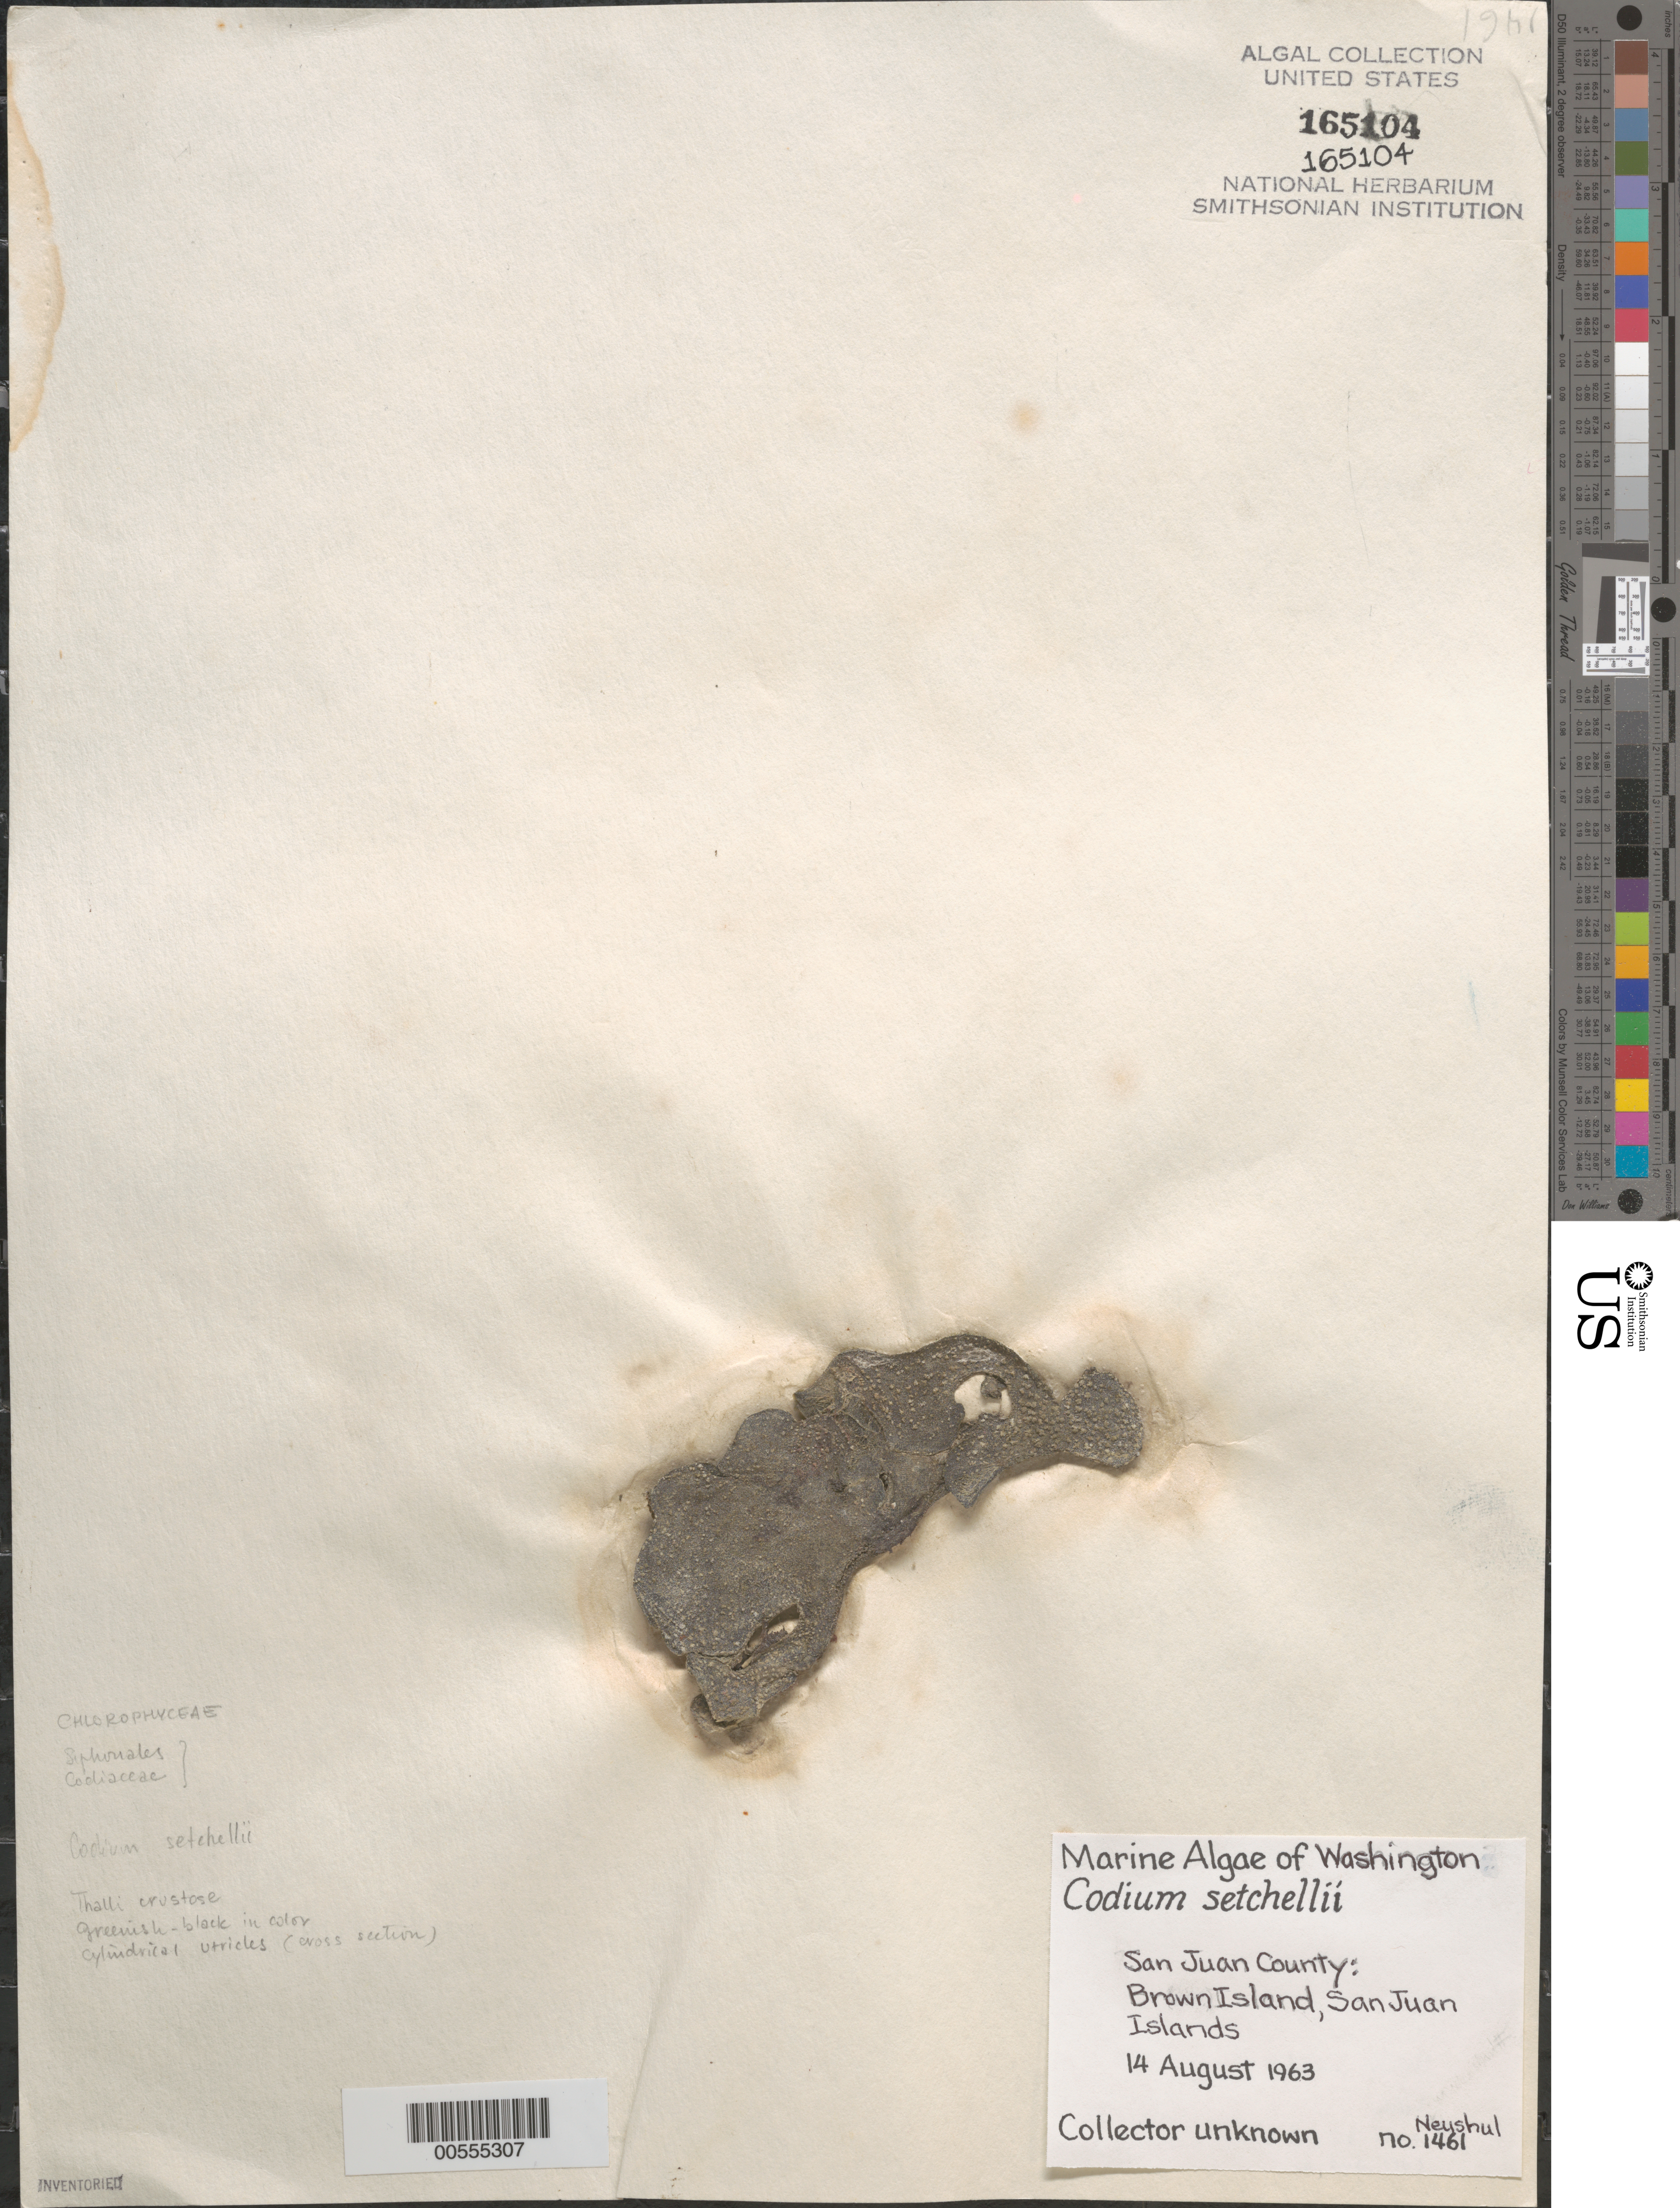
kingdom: Plantae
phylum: Chlorophyta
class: Ulvophyceae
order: Bryopsidales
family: Codiaceae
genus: Codium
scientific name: Codium setchellii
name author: N.L. Gardner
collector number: Neushul 1461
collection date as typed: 14 Aug 1963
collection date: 1963-08-14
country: United States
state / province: Washington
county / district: San Juan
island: Brown Island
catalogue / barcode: US 165104